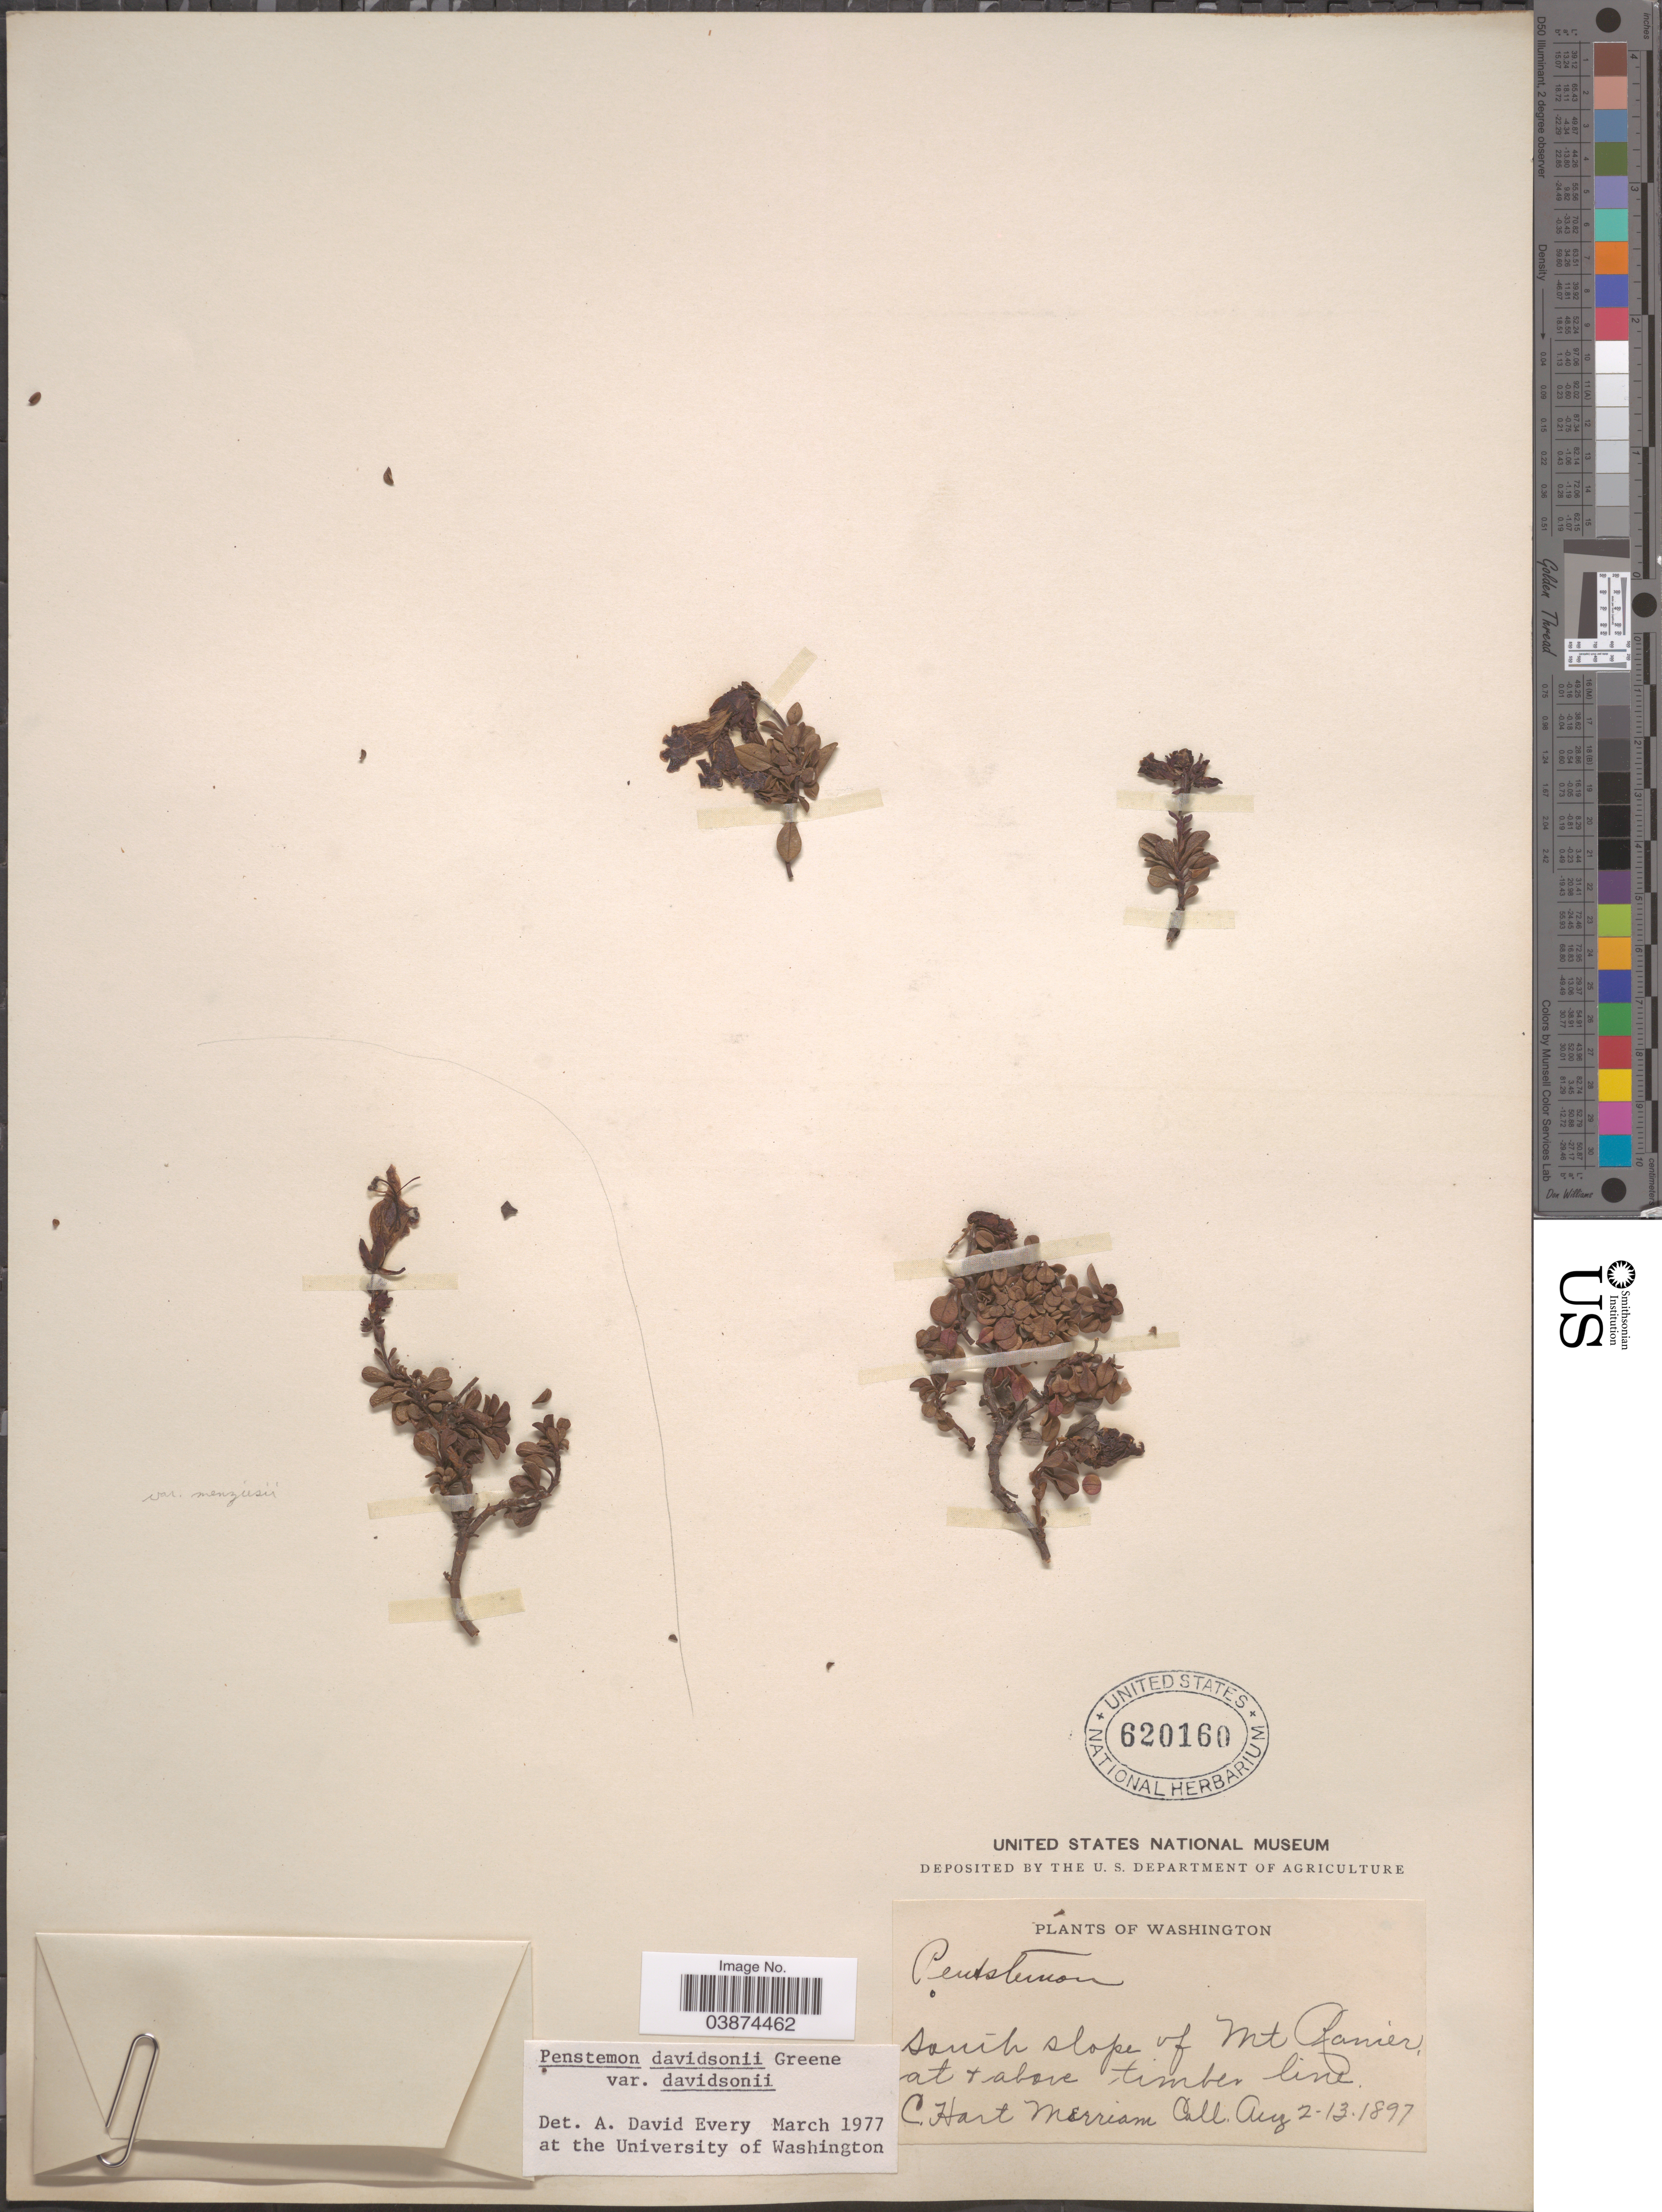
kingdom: Plantae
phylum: Tracheophyta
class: Magnoliopsida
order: Lamiales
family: Plantaginaceae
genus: Penstemon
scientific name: Penstemon davidsonii var. davidsonii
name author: Greene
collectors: C. Merriam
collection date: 1897-08-02/1897-08-13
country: United States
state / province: Washington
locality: South slope of Mt. Ranier, at & above timber line.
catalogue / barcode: US 620160